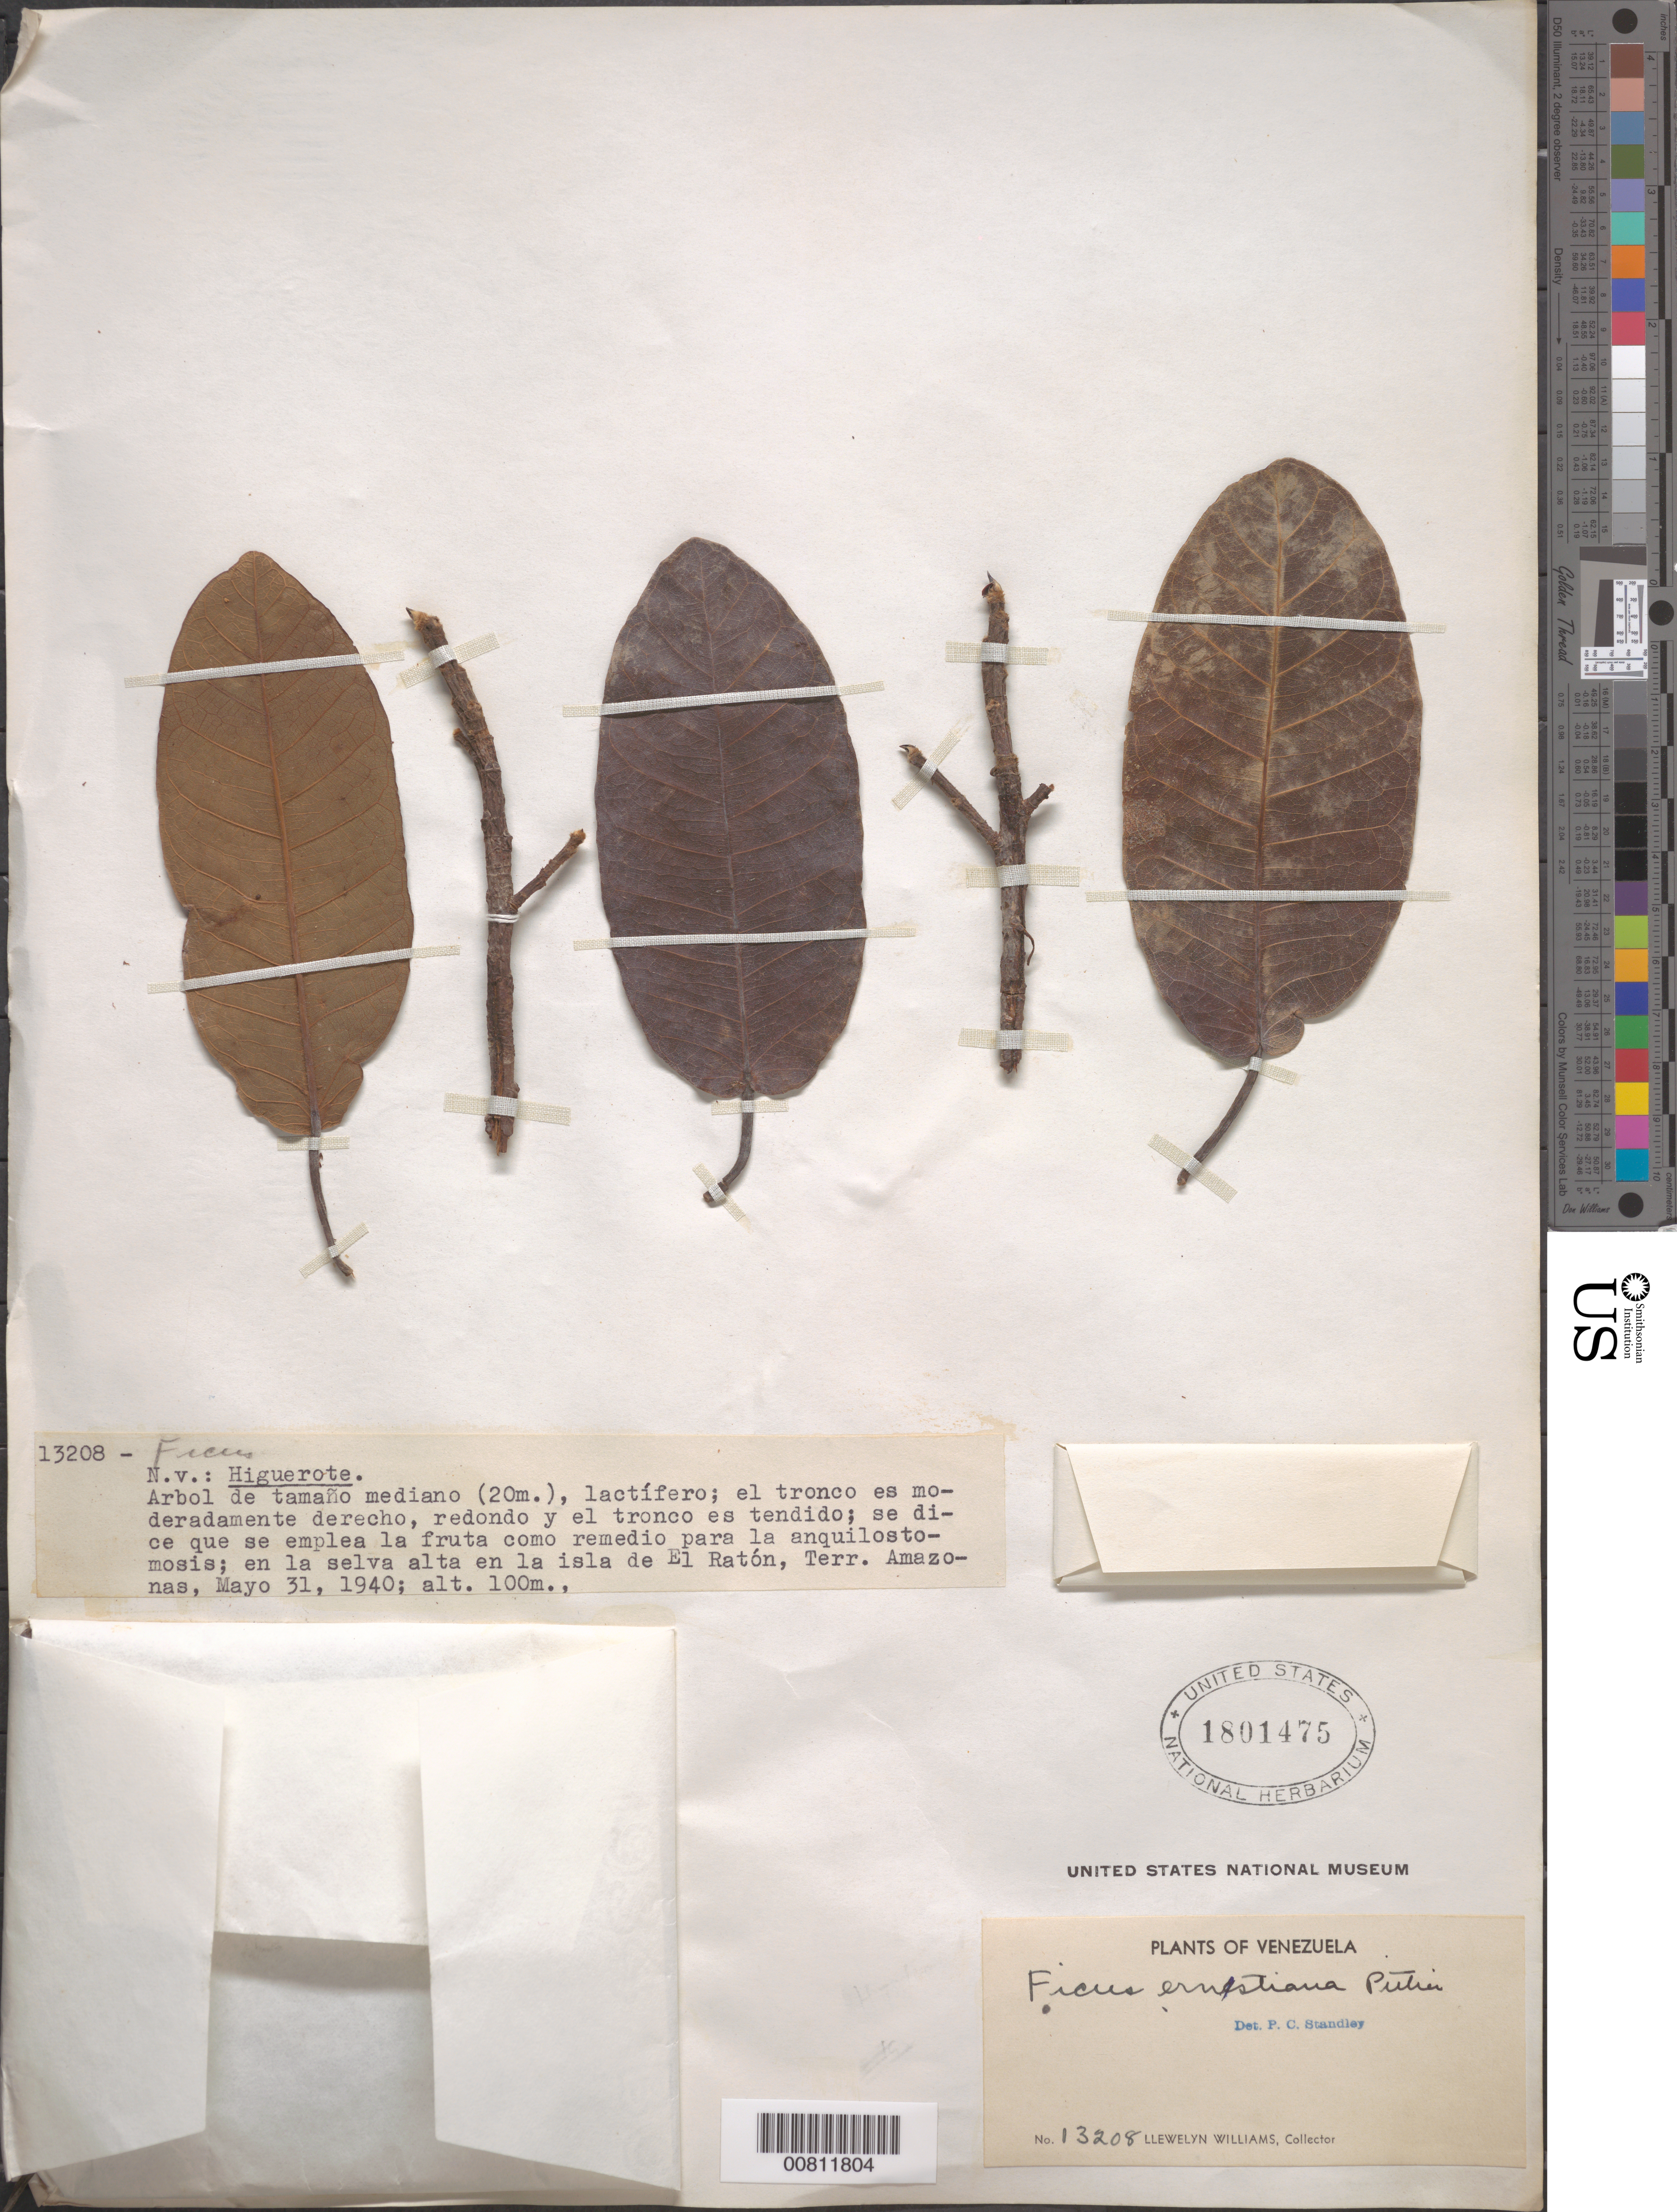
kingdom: Plantae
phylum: Tracheophyta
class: Magnoliopsida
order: Rosales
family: Moraceae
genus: Ficus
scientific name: Ficus crocata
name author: (Miq.) Miq.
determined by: Cardoso Pederneiras, L.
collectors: Ll. Williams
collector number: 13208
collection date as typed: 31-May-40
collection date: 1940-05-31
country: Venezuela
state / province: Amazonas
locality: Isla de El Ratón, Alto Orinoco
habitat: Selva alta de la isla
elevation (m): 100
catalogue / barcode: US 1801475